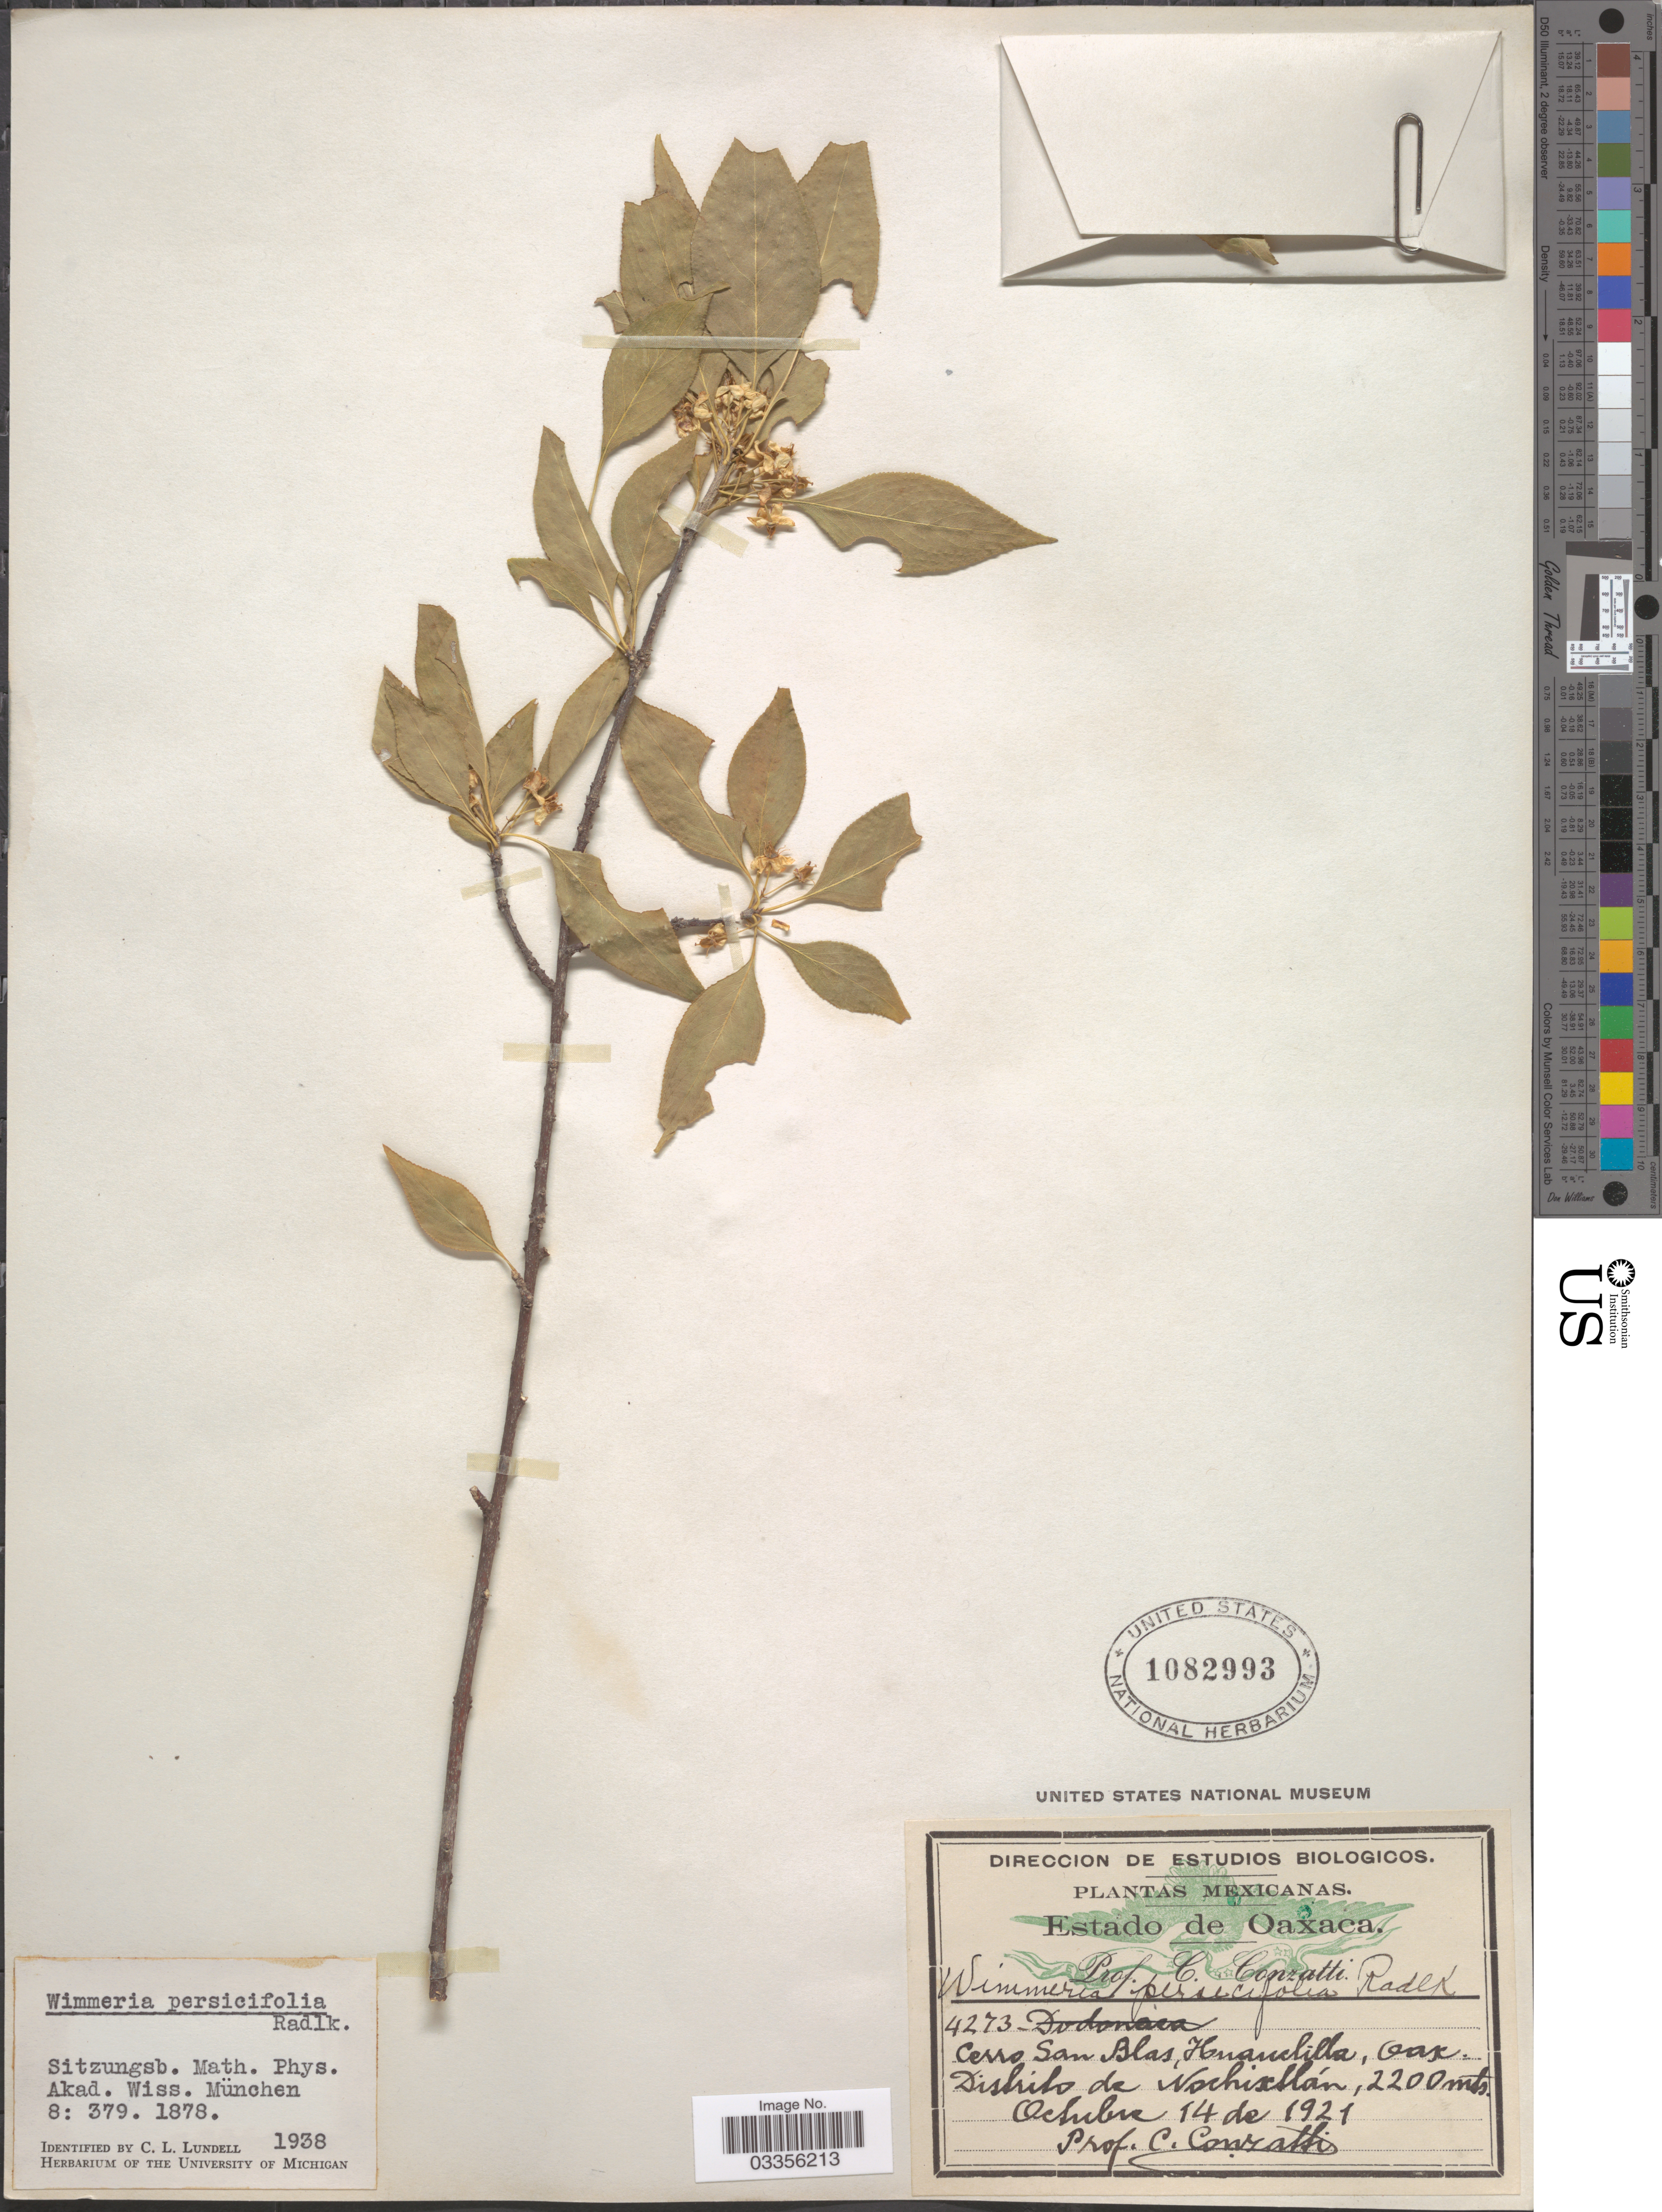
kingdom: Plantae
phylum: Tracheophyta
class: Magnoliopsida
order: Celastrales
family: Celastraceae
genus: Wimmeria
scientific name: Wimmeria persicifolia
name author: Radlk.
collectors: C. Conzatti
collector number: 4273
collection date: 1921-10-14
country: Mexico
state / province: Oaxaca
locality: Cerro San Blas, Huanclilla. Distrito de Nochixtlán.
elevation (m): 2200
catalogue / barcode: US 1082993